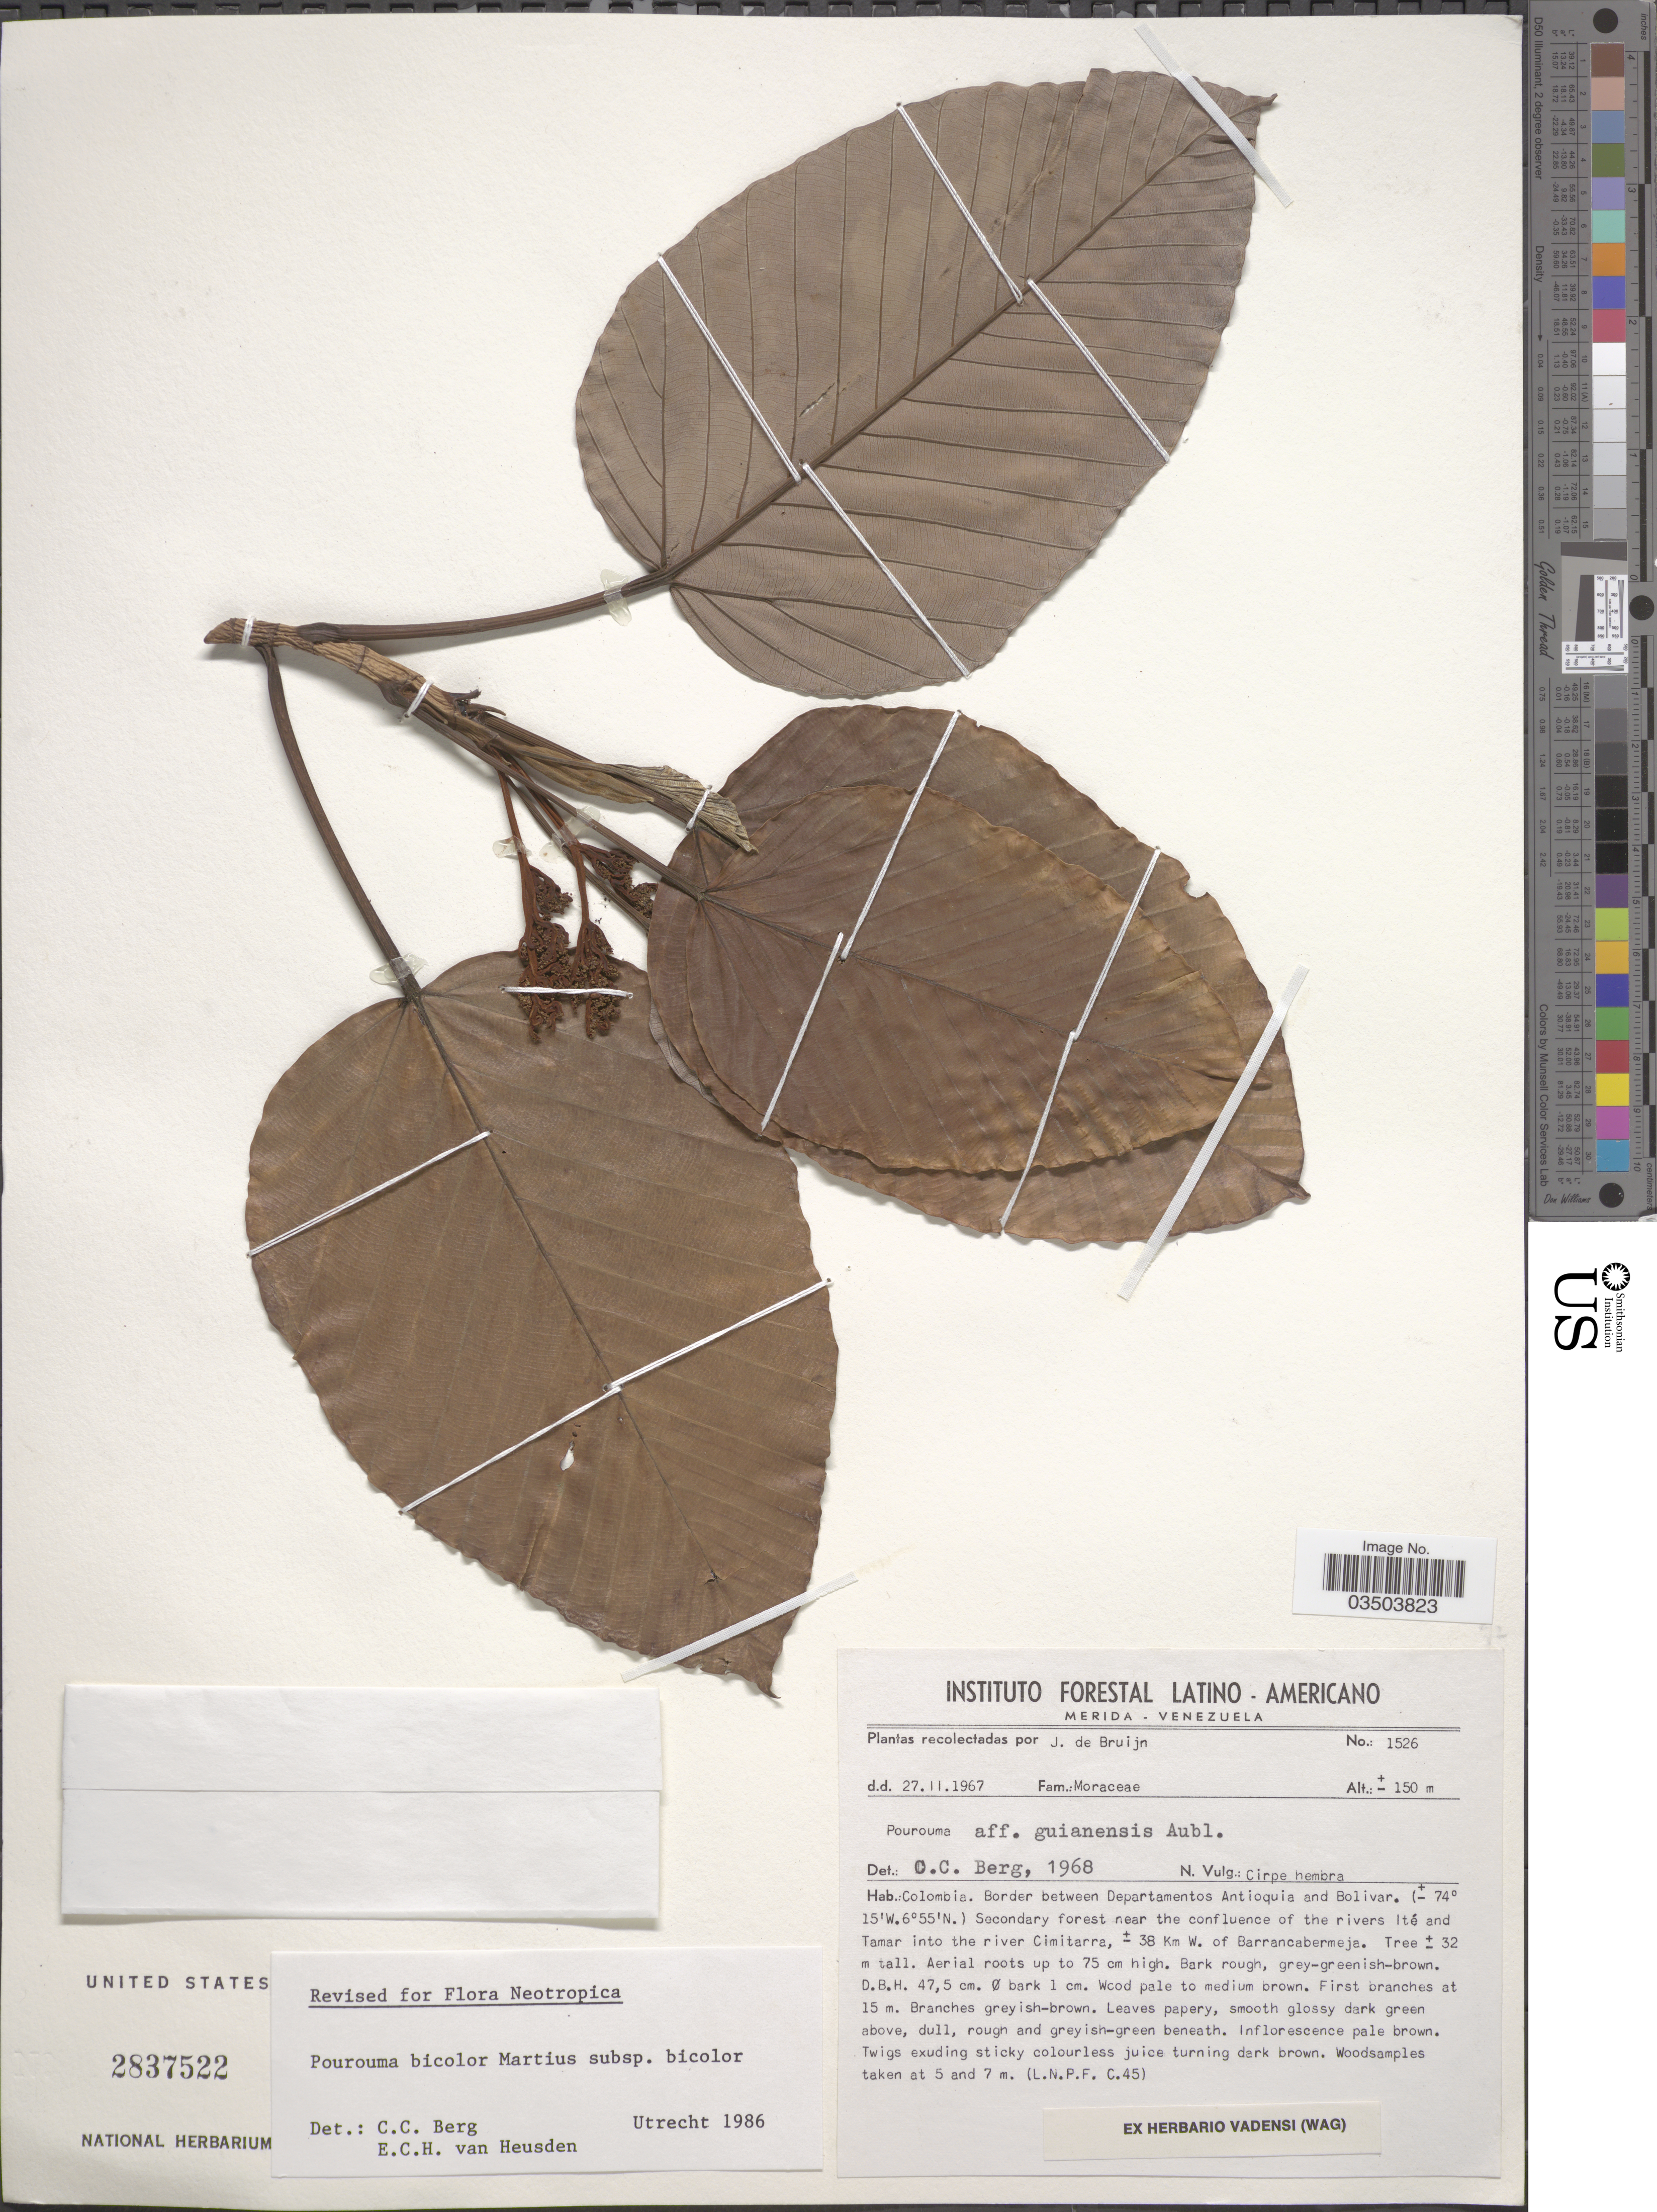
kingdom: Plantae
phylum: Tracheophyta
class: Magnoliopsida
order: Rosales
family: Urticaceae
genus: Pourouma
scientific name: Pourouma bicolor subsp. bicolor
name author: Mart.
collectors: J. Bruijn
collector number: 1526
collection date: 1967-02-27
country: Colombia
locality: Border between Departamentos Antioquia and Bolivar. Secondary forest near the confluence of the rivers Ité and Tamar into the river Cimitarra, ± 38 Km W. of Barrancabermeja.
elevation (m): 150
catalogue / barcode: US 2837522